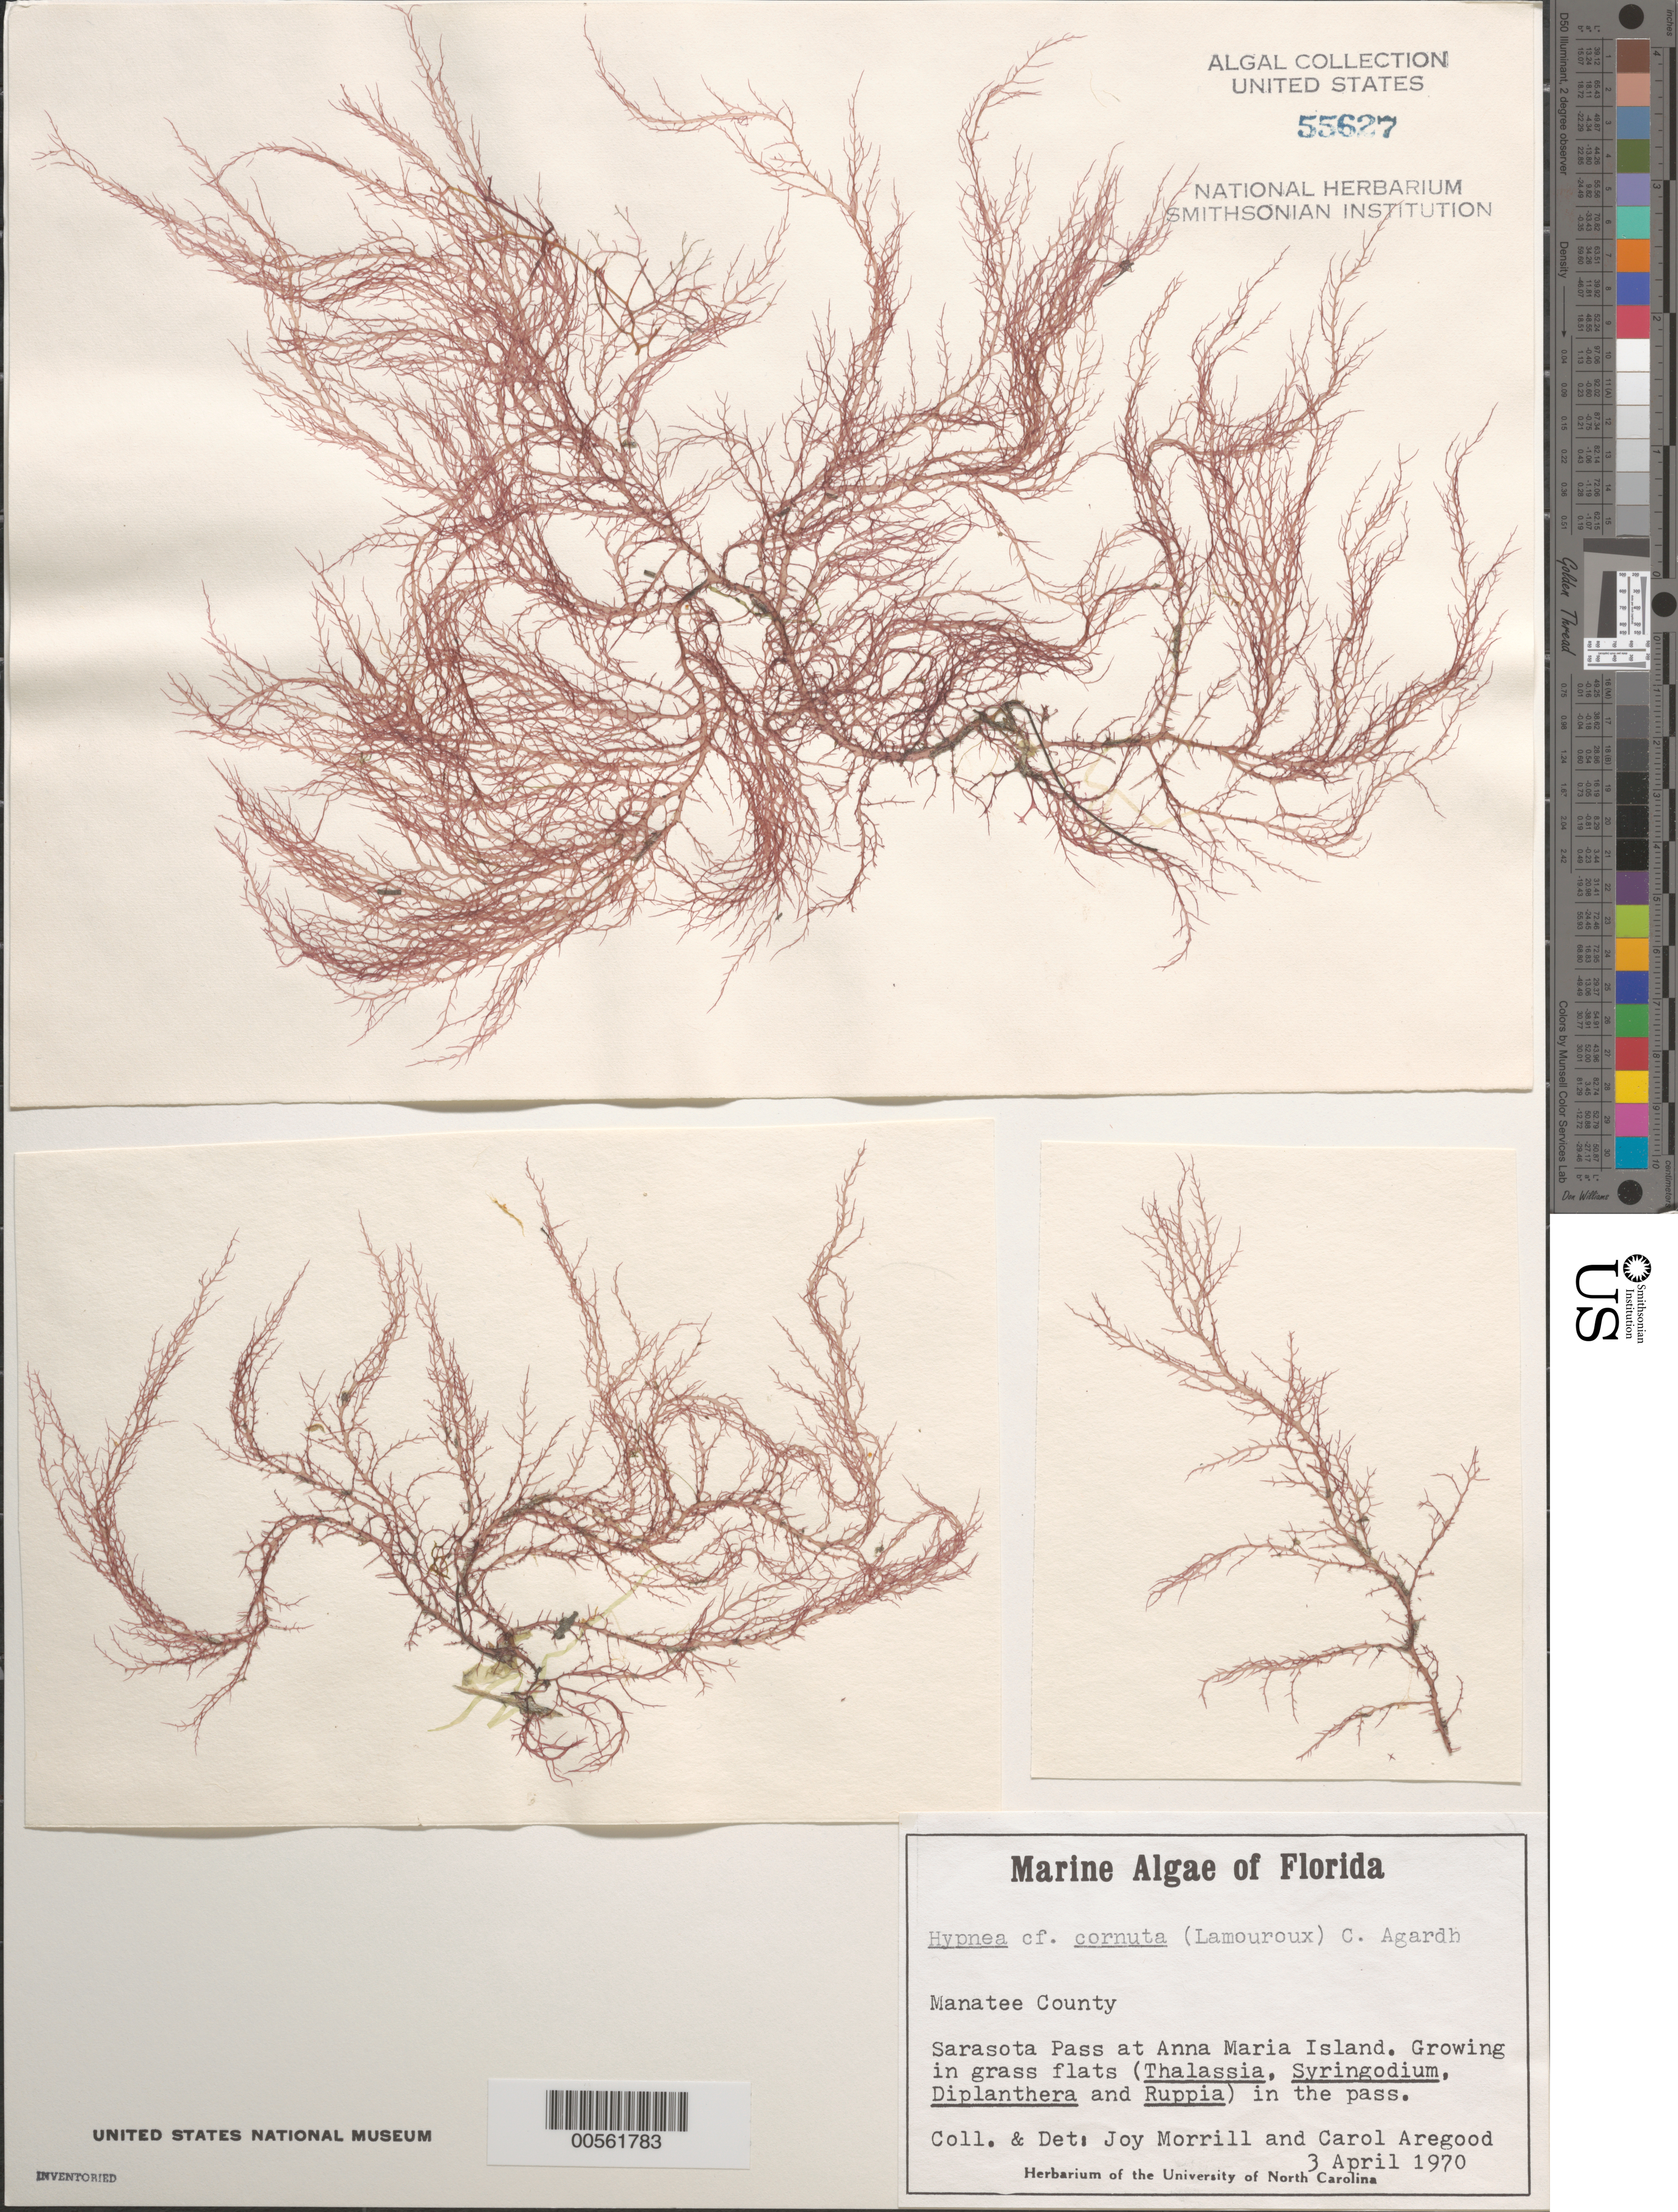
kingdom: Plantae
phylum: Rhodophyta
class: Florideophyceae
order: Gigartinales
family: Cystocloniaceae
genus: Hypnea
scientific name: Hypnea cornuta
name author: (Kütz.) J. Agardh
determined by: Morrill, J.; Aregood, C. C.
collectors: J. Morrill & C. Aregood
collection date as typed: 03 Apr 1970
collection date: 1970-04-03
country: United States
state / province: Florida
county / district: Manatee County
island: Anna Maria Island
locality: Sarasota Pass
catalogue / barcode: US 55627